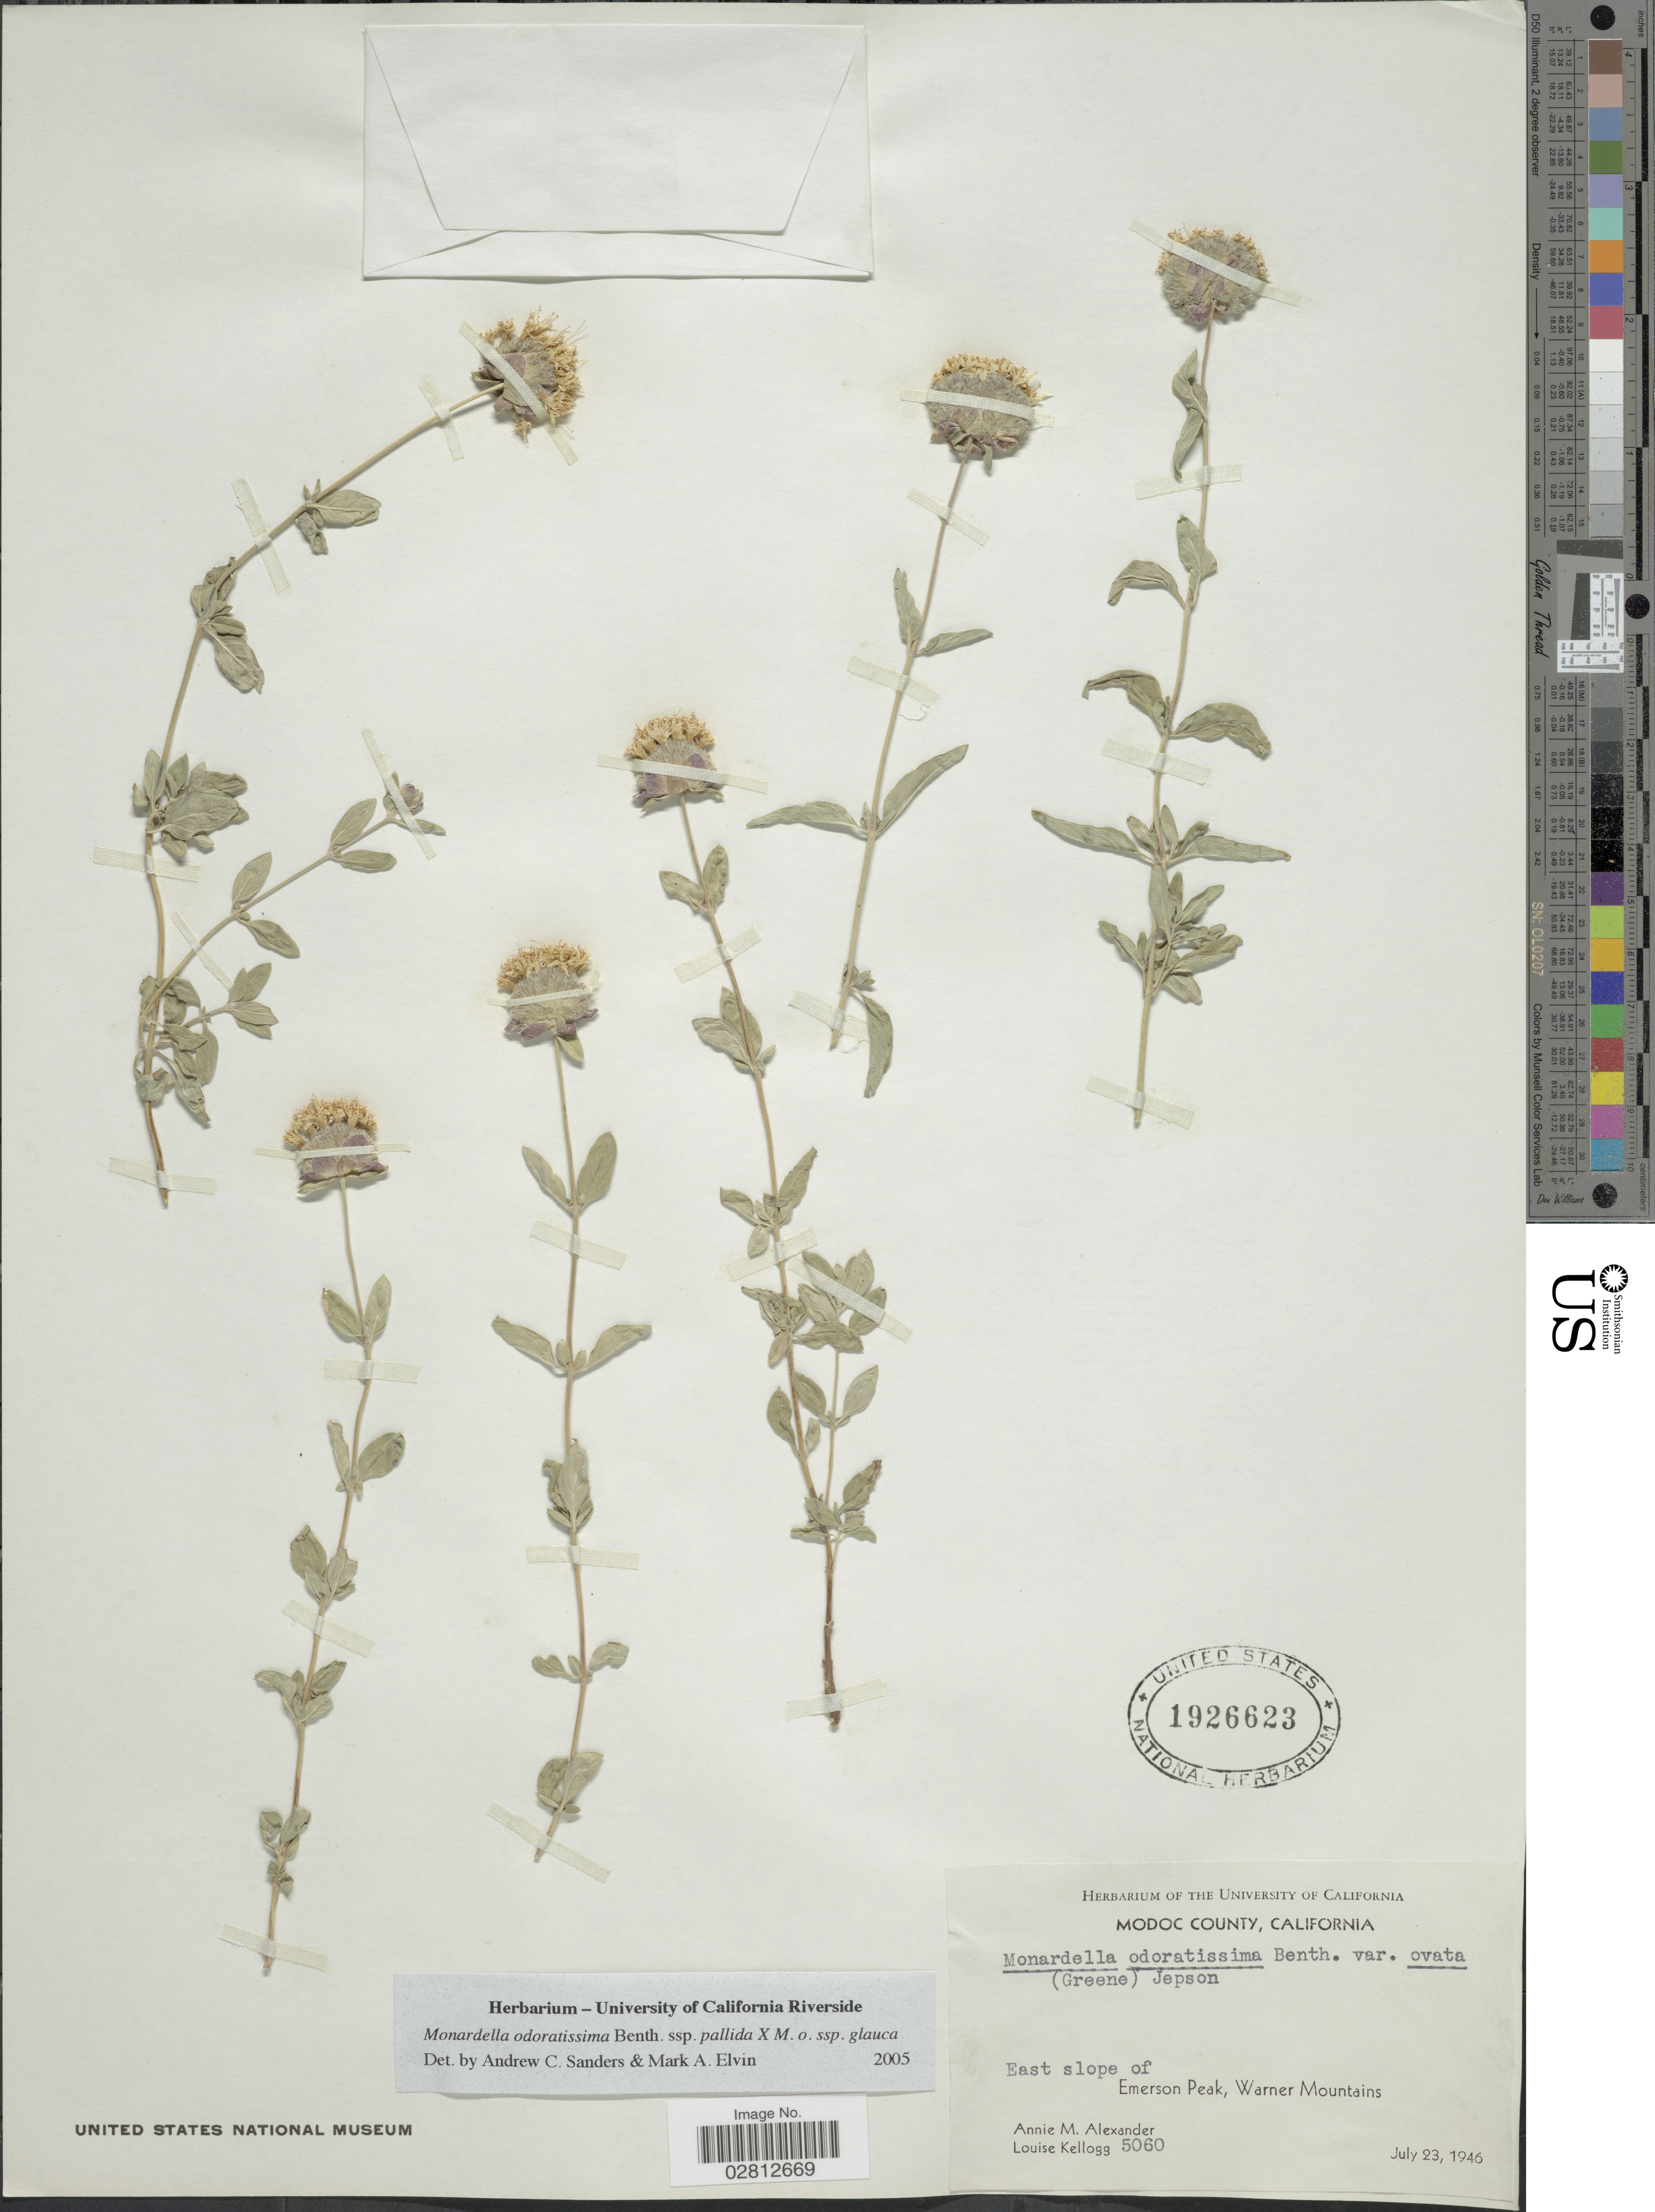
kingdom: Plantae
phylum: Tracheophyta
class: Magnoliopsida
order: Lamiales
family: Lamiaceae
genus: Monardella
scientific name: Monardella odoratissima subsp. pallida x M. odoratissima subsp. obispoensis (Hoover) Brunell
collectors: A. M. Alexander & L. Kellogg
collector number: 5060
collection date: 1946-07-23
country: United States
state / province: California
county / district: Modoc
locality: Modoc County, East slope of Emerson Peak, Warner Mountains.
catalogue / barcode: US 1926623